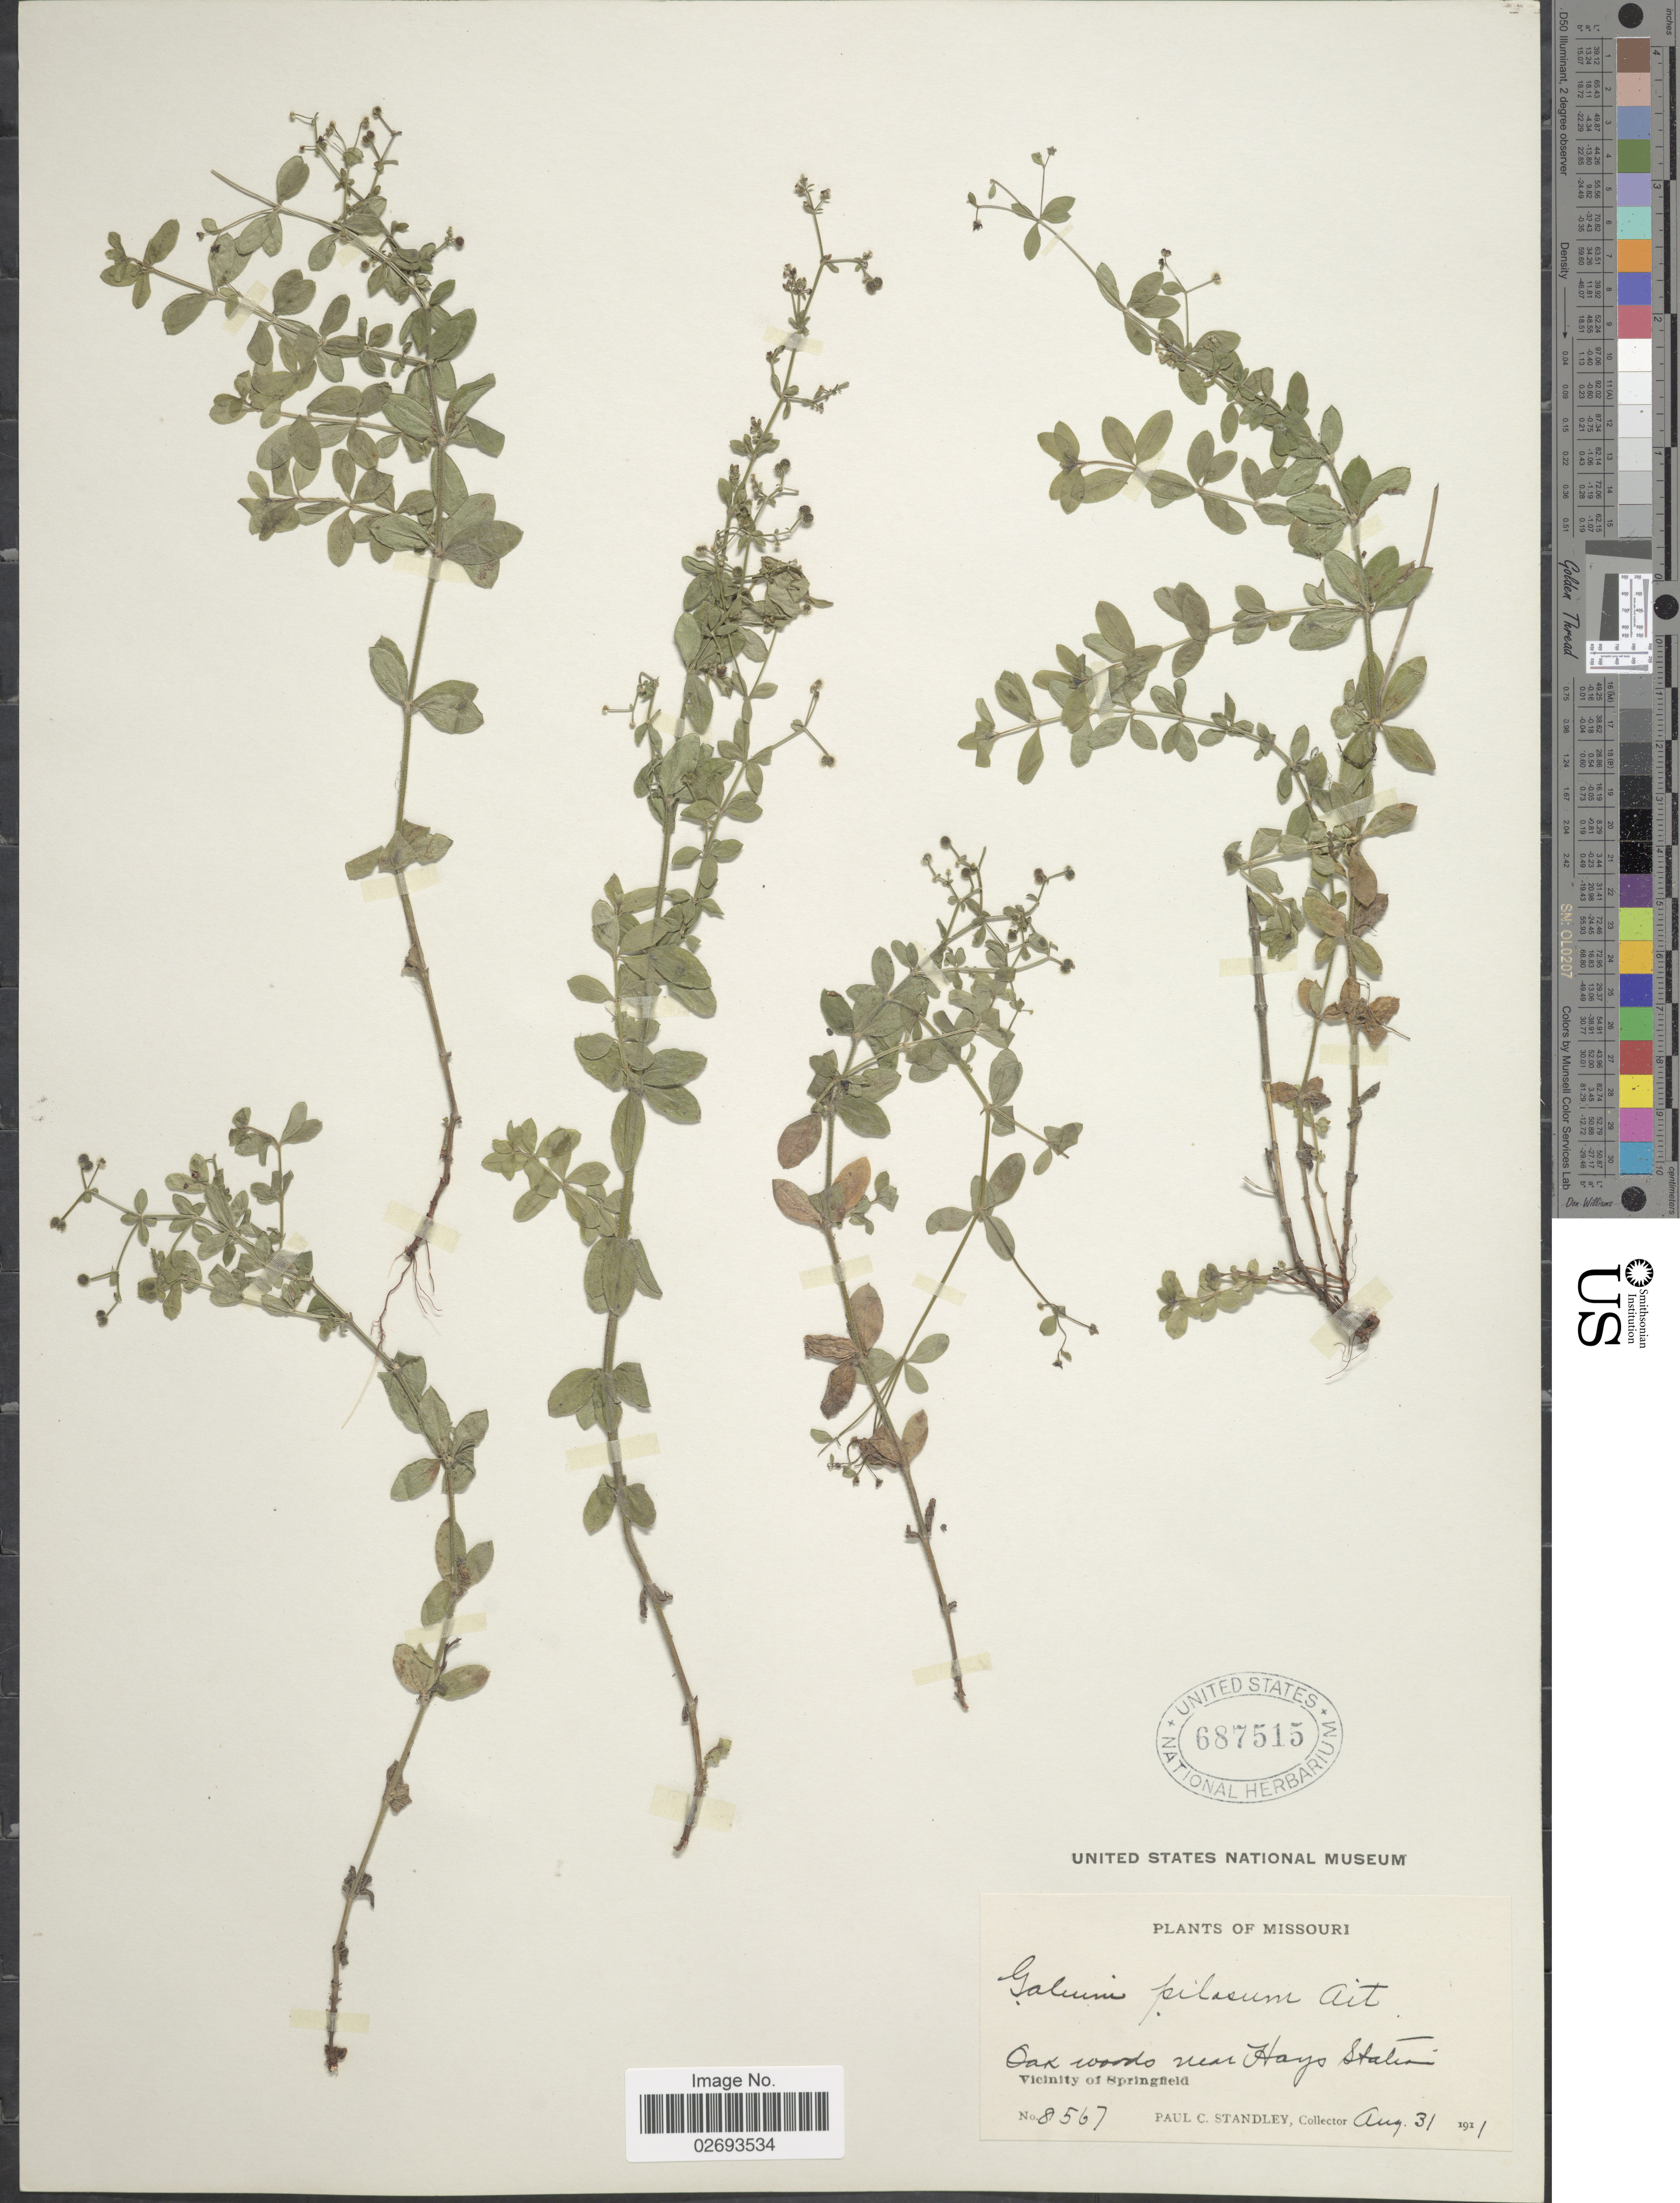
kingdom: Plantae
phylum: Tracheophyta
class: Magnoliopsida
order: Gentianales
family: Rubiaceae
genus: Galium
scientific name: Galium pilosum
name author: Aiton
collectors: P. C. Standley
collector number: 8567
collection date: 1911-08-31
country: United States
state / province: Missouri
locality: Oak woods near Hays Station, Vicinity of Springfield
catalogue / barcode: US 687515